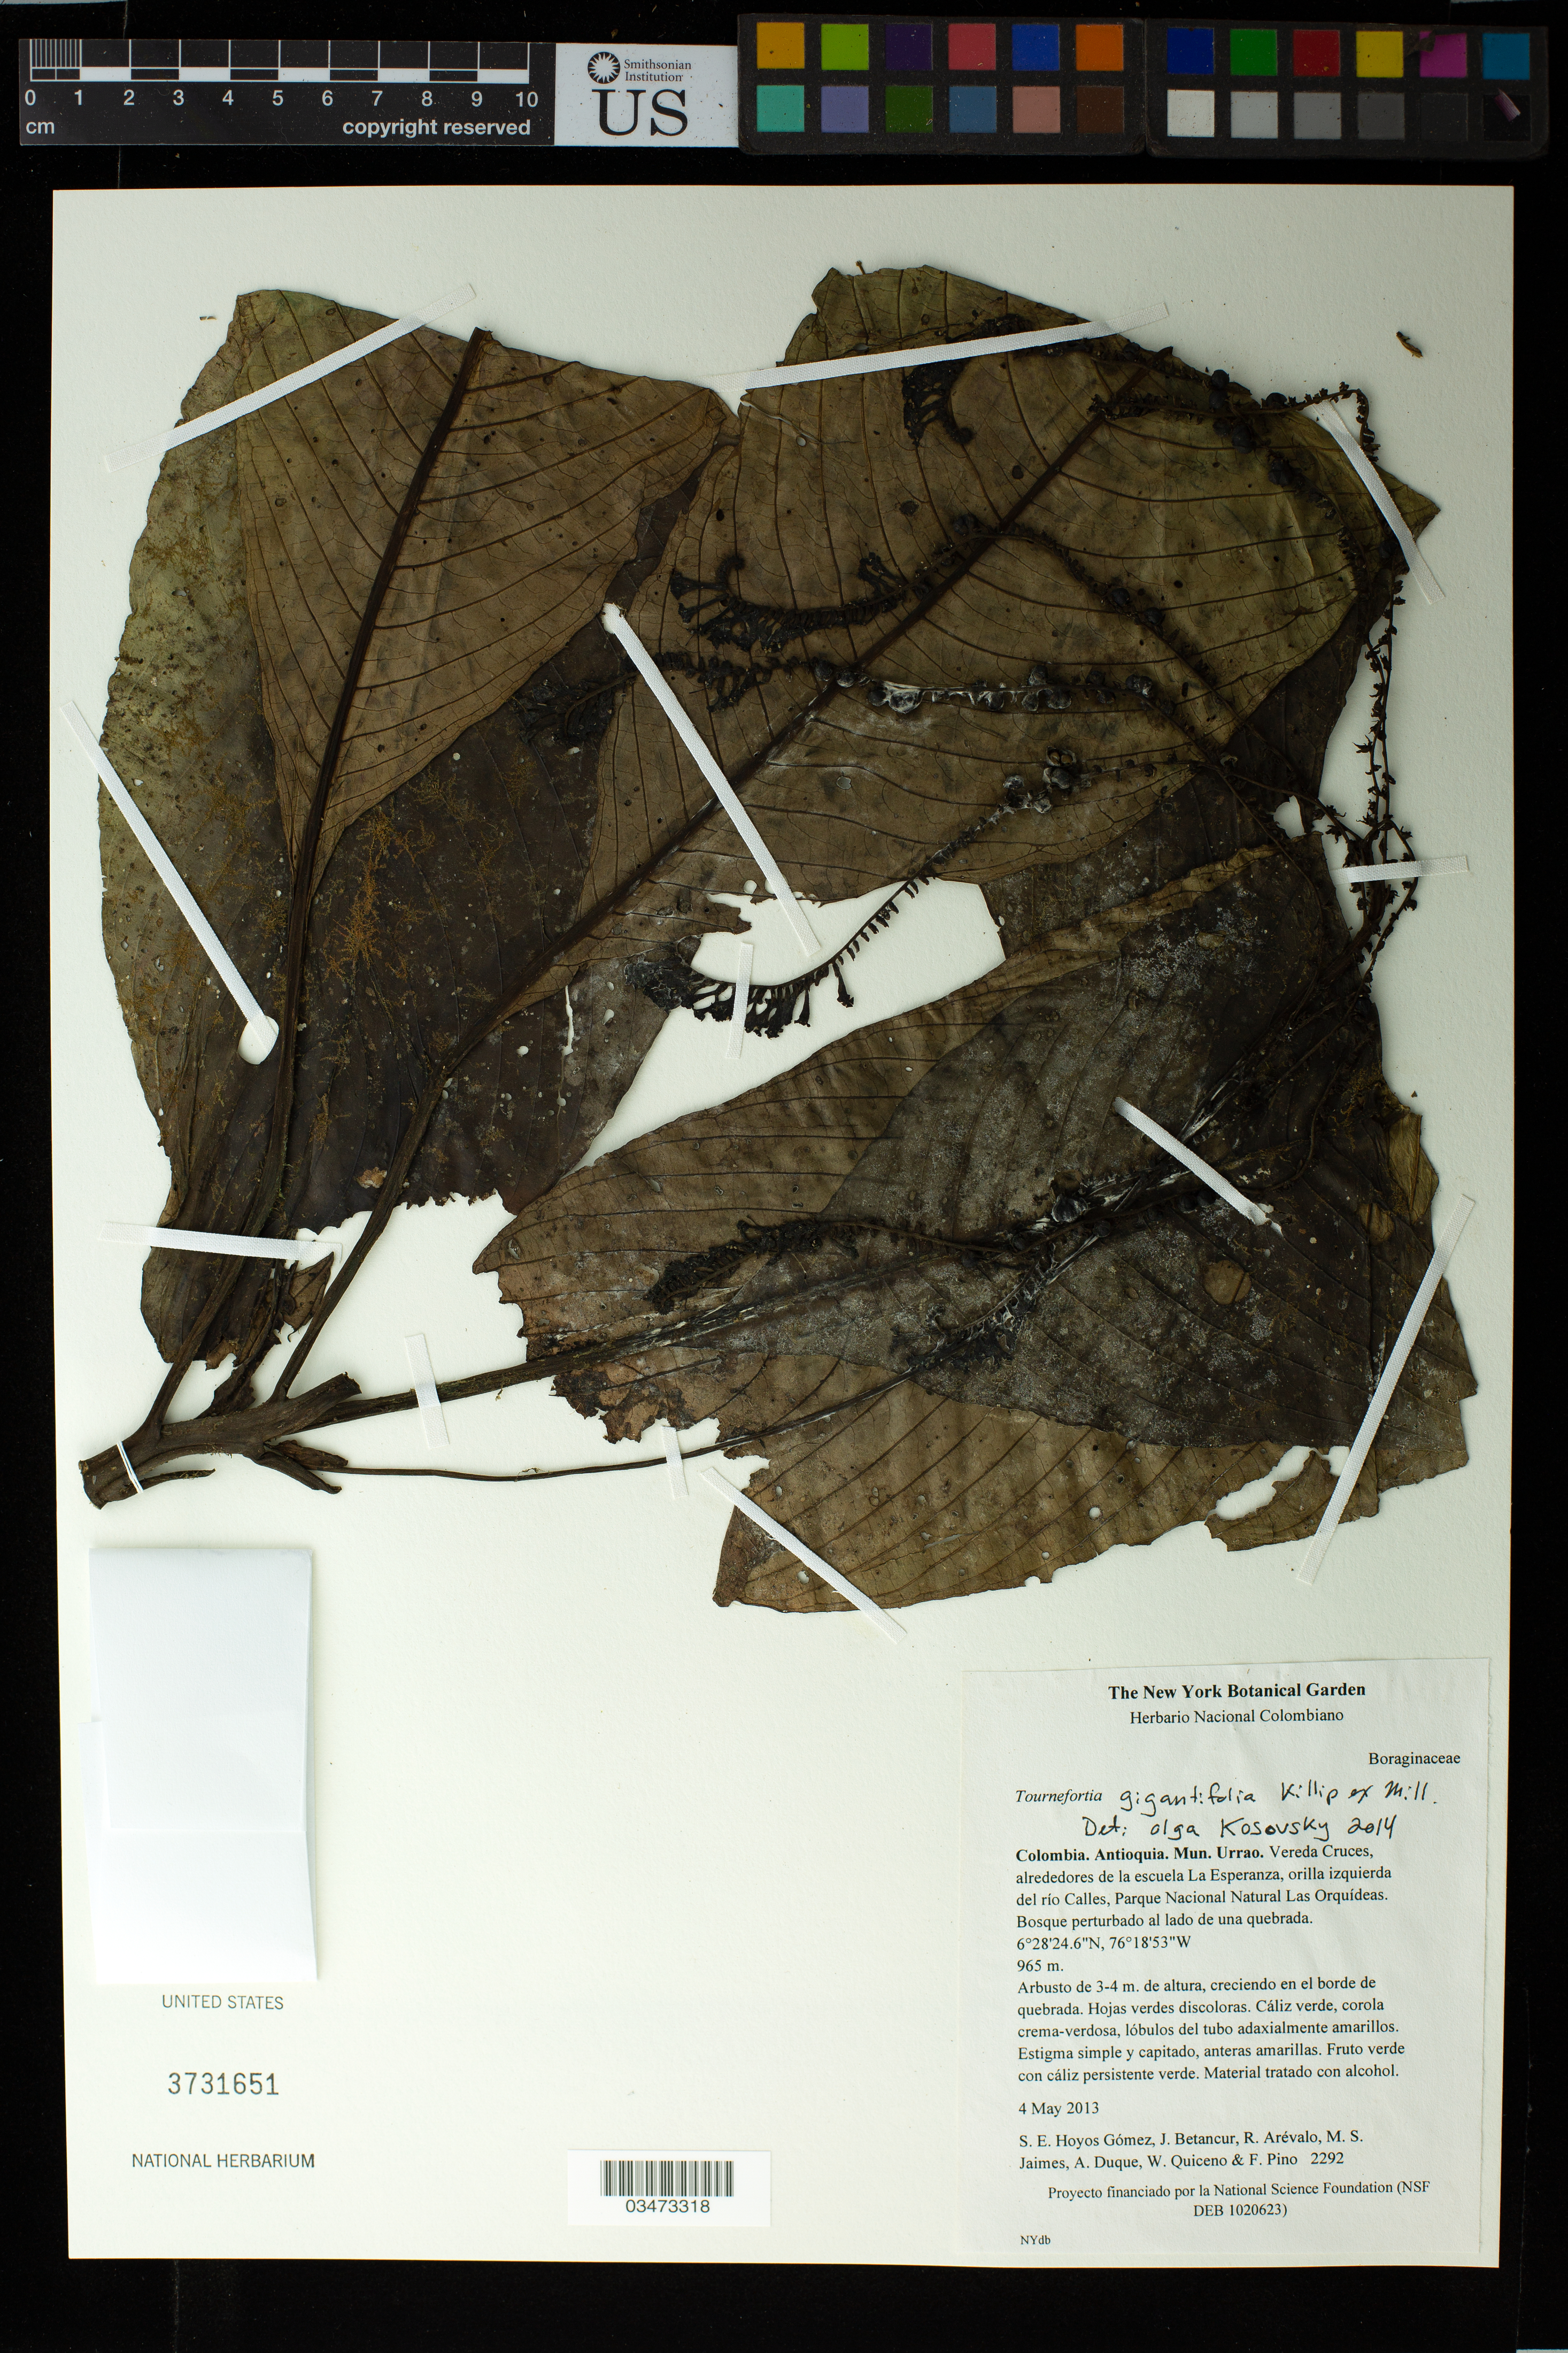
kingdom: Plantae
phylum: Tracheophyta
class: Magnoliopsida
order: Boraginales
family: Heliotropiaceae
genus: Tournefortia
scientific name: Tournefortia gigantifolia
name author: Killip ex J.S. Mill.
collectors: S. Hoyos-Gomez, J. Betancur, R. Arevalo, M. James & et al.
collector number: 2292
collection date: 2013-05-04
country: Colombia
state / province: Antioquia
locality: Mun. Urrao. Vereda Cruces, alrededores de la escuela La Esperanza, orilla izquierda del rio Calles, Parque Nacional Natural Las Orquideas. Bosque perturbado al lado de una quebrada.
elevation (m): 965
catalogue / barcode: US 3731651